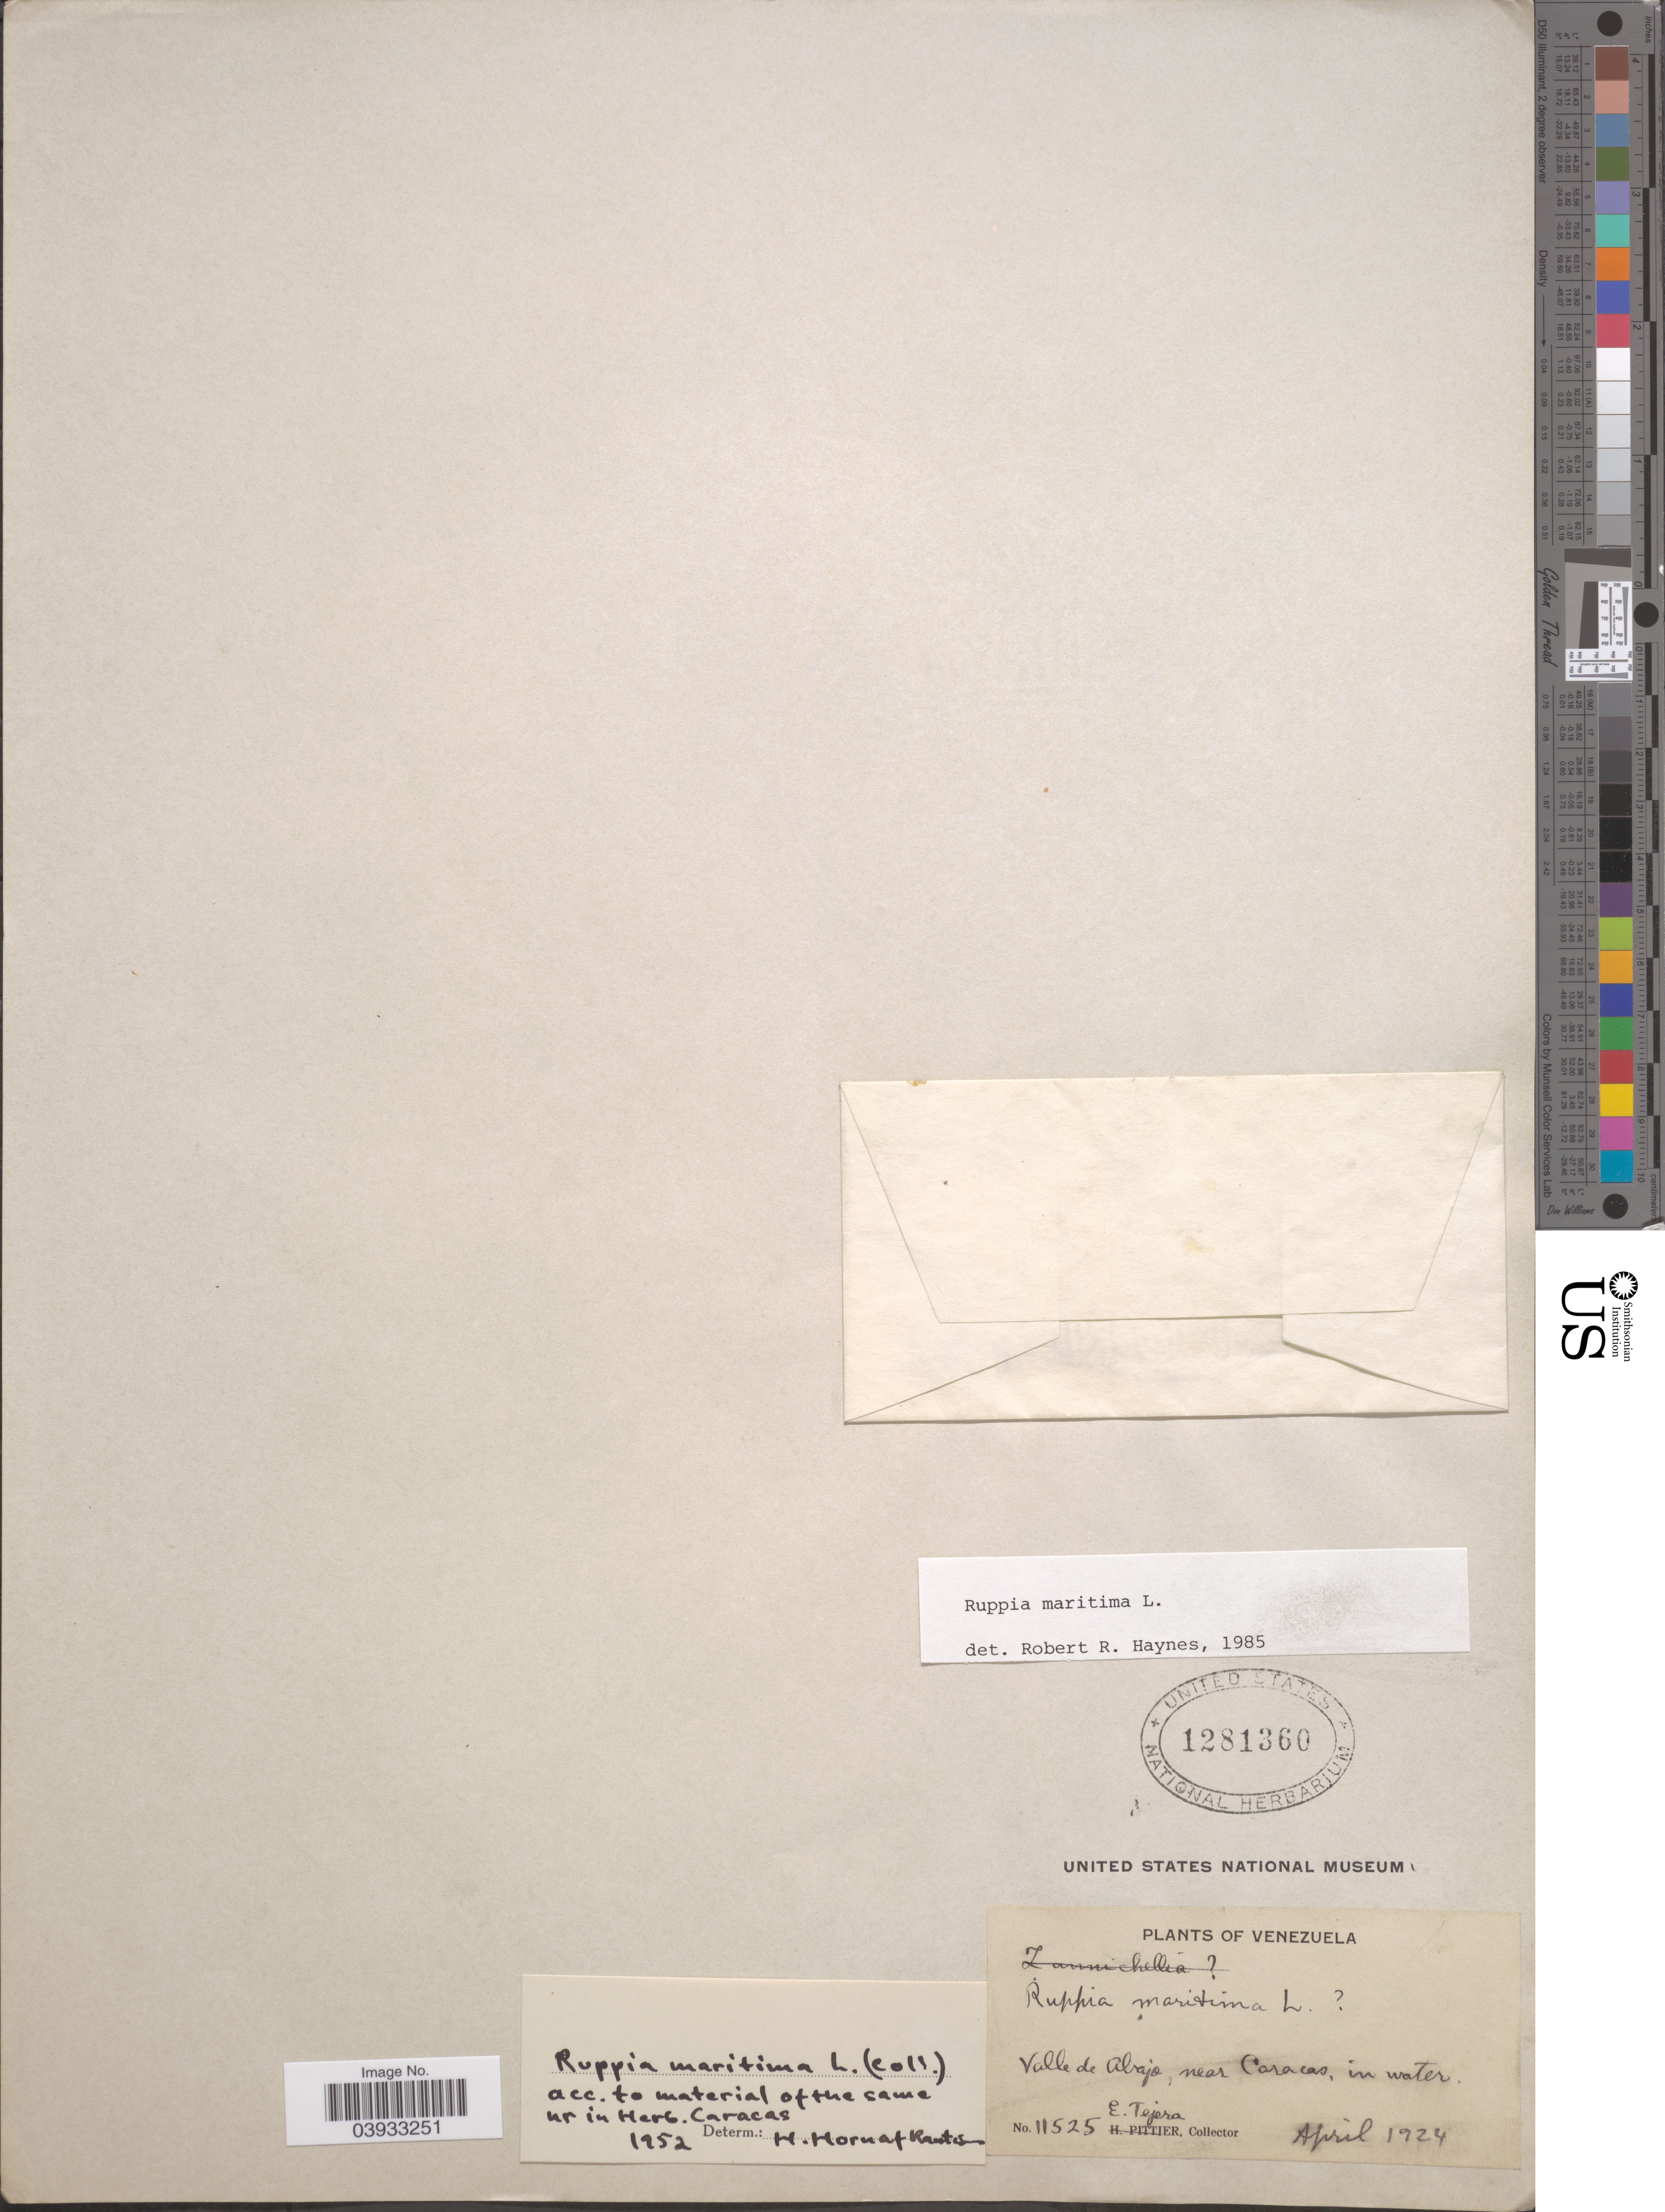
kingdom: Plantae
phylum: Tracheophyta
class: Liliopsida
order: Alismatales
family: Ruppiaceae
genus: Ruppia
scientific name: Ruppia maritima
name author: L.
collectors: E. Tejera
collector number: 11525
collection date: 1924-04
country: Venezuela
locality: Valle de Abajo, near Caracas.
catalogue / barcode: US 1281360